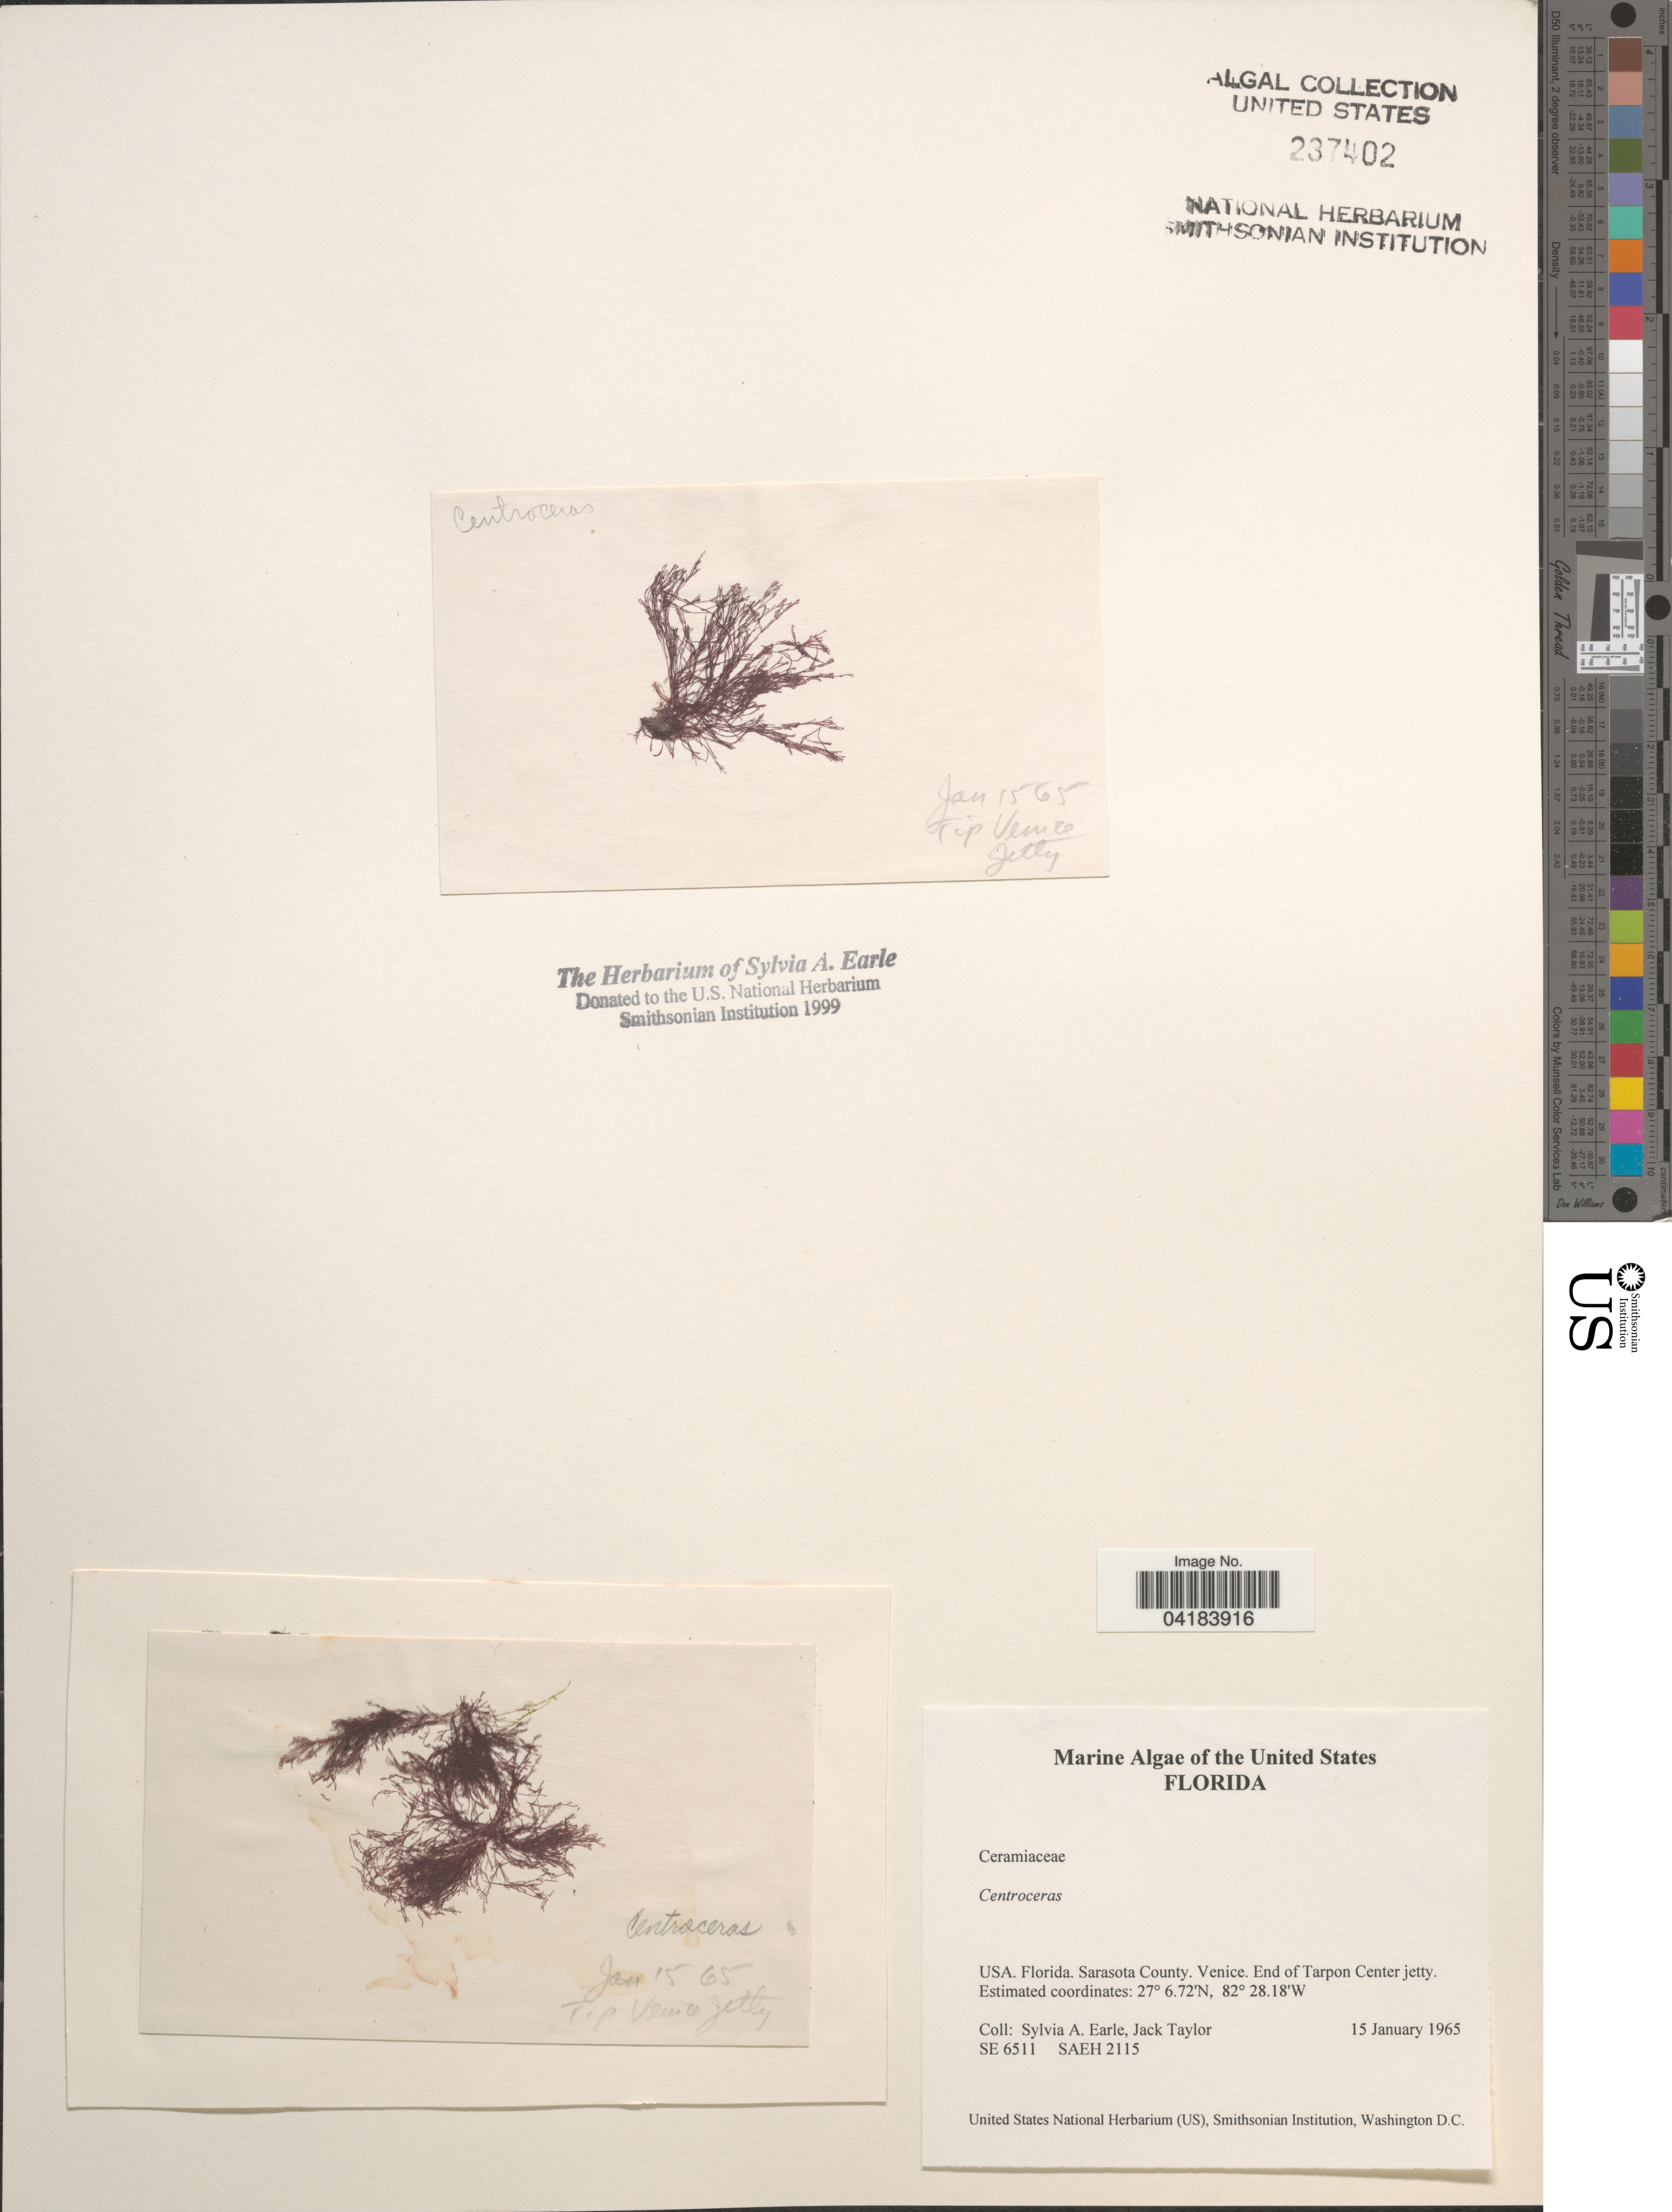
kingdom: Plantae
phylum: Rhodophyta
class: Florideophyceae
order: Ceramiales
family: Ceramiaceae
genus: Centroceras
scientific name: Centroceras sp.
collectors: S. A. Earle & J. Taylor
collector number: SE6511/SAEH2115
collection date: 1965-01-15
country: United States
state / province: Florida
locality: Sarasota County. Venice. End of Tarpon Center jetty.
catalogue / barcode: US 237402